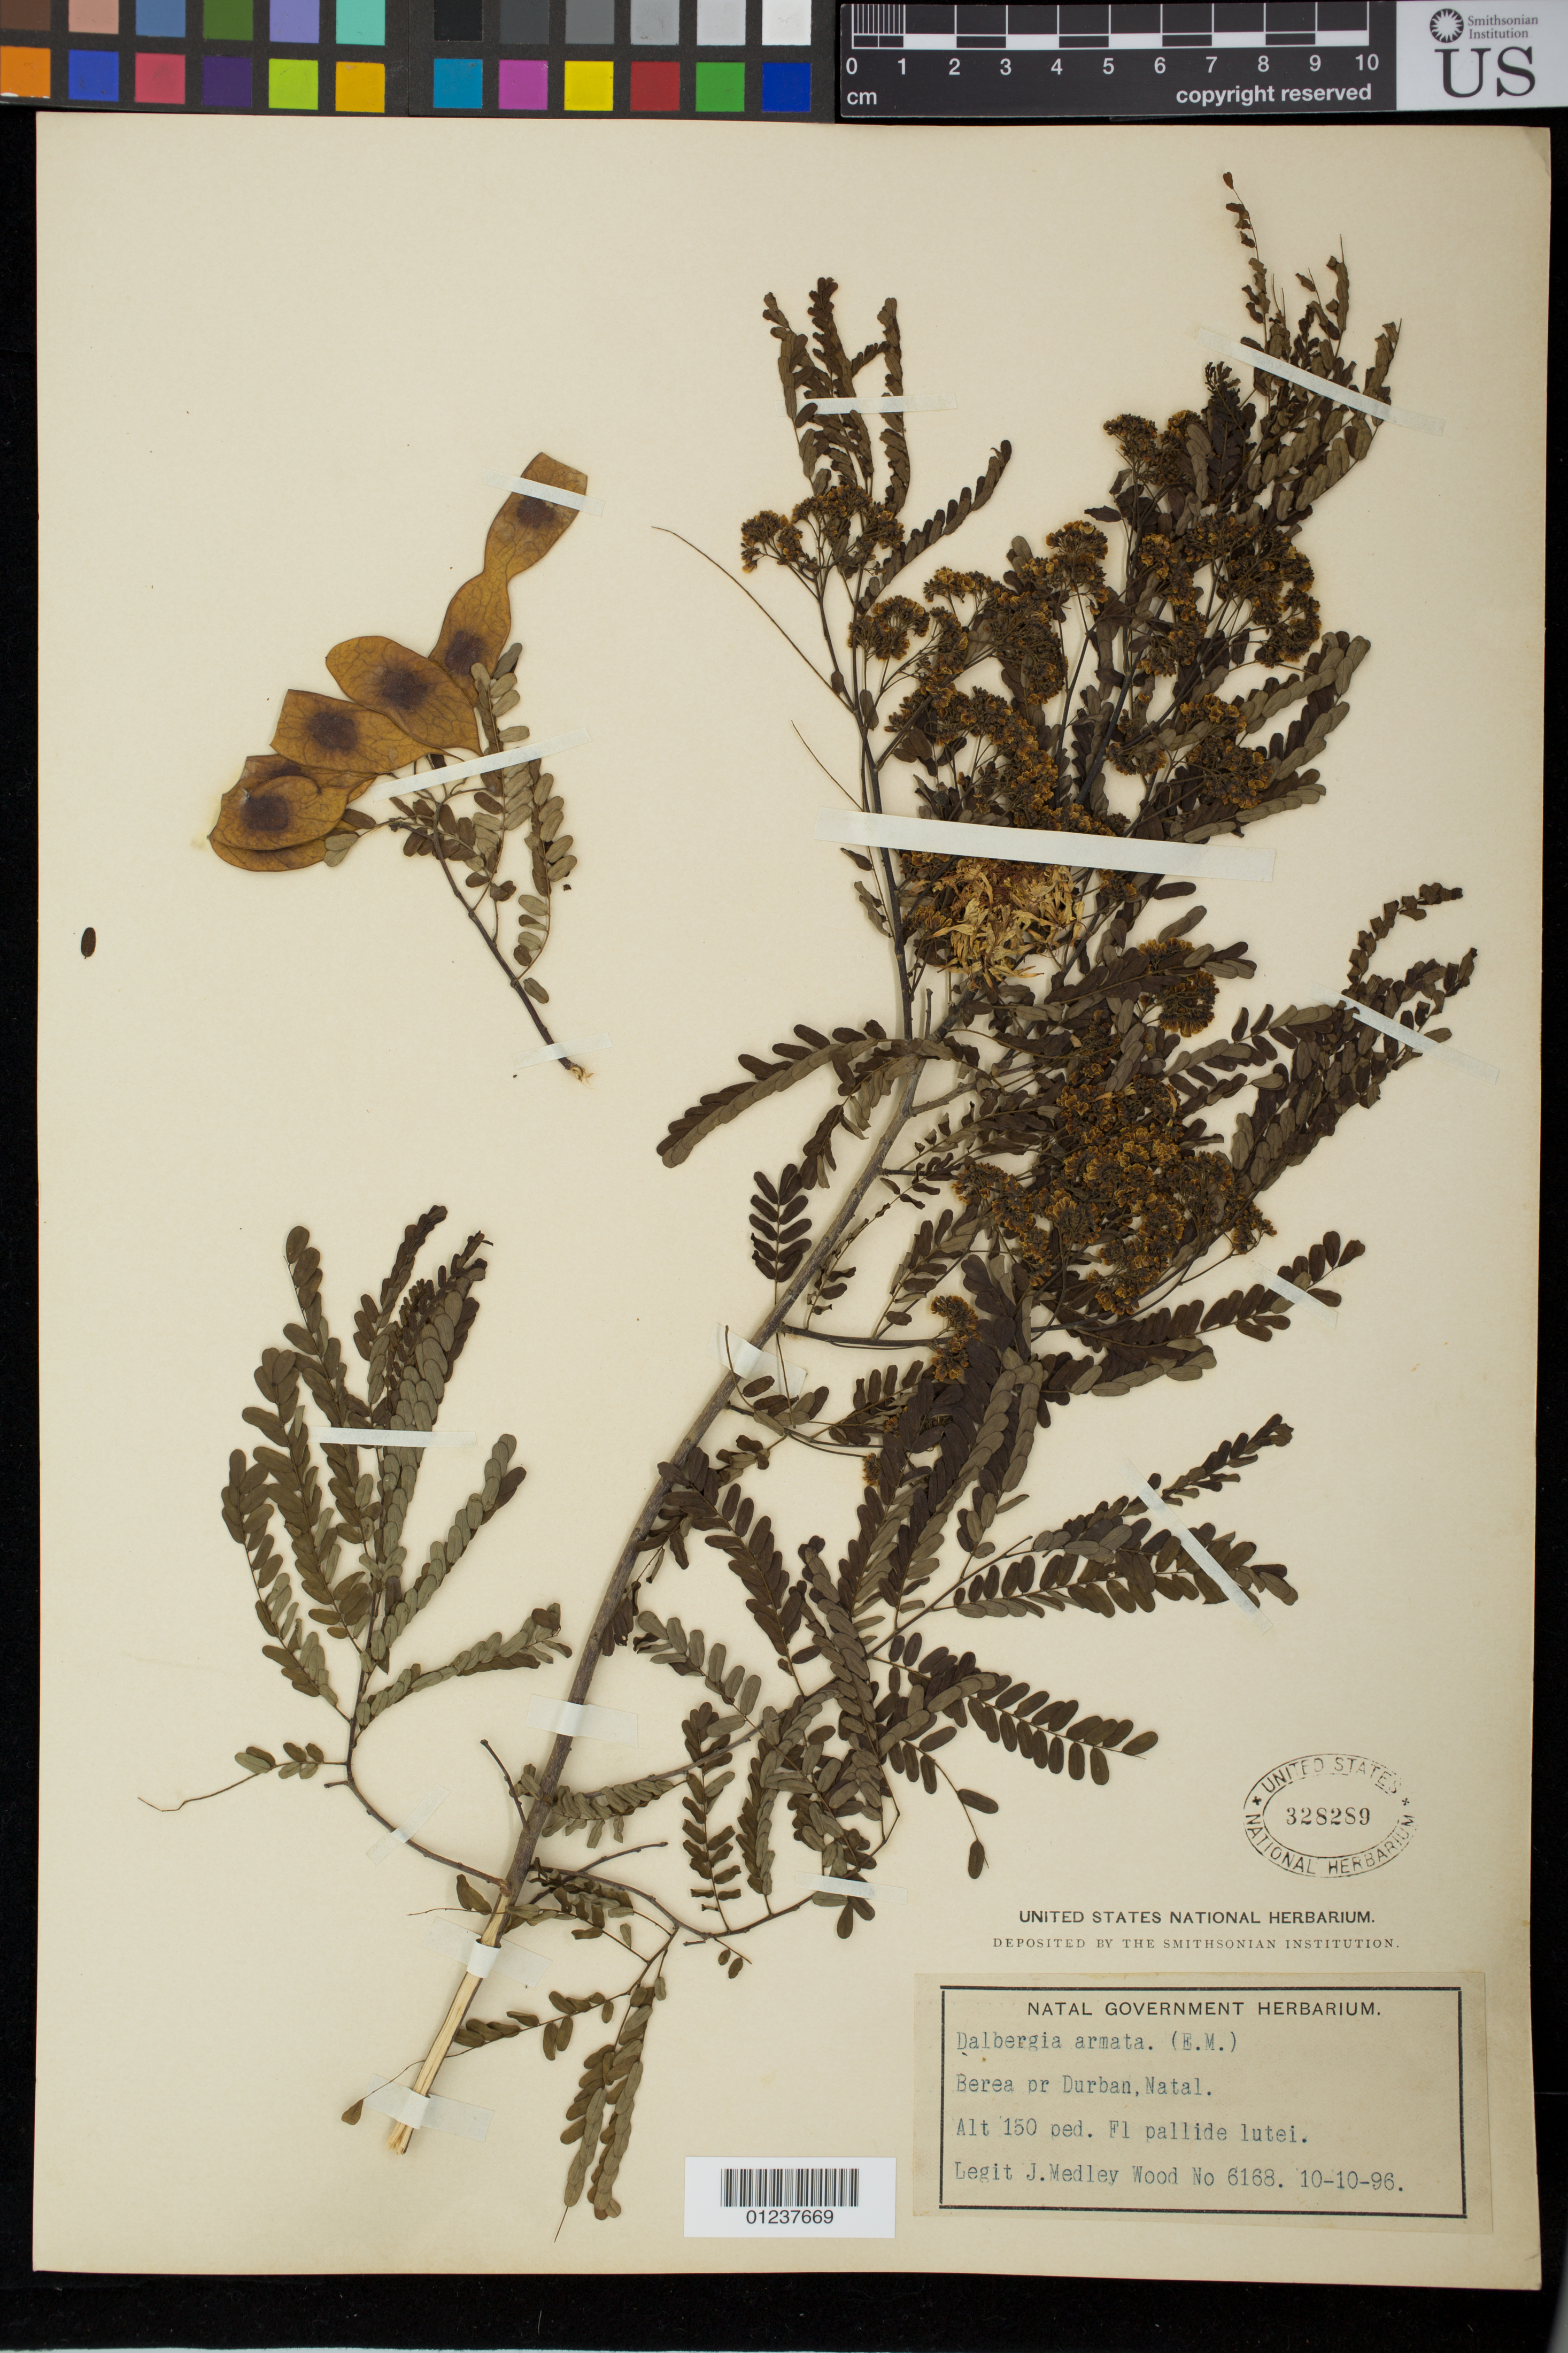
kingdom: Plantae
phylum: Tracheophyta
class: Magnoliopsida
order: Fabales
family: Fabaceae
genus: Dalbergia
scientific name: Dalbergia armata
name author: E. Mey.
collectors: J. Medley Wood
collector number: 6168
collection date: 1996-10-10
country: South Africa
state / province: KwaZulu-Natal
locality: Berea or Durban, Natal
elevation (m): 46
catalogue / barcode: US 328289